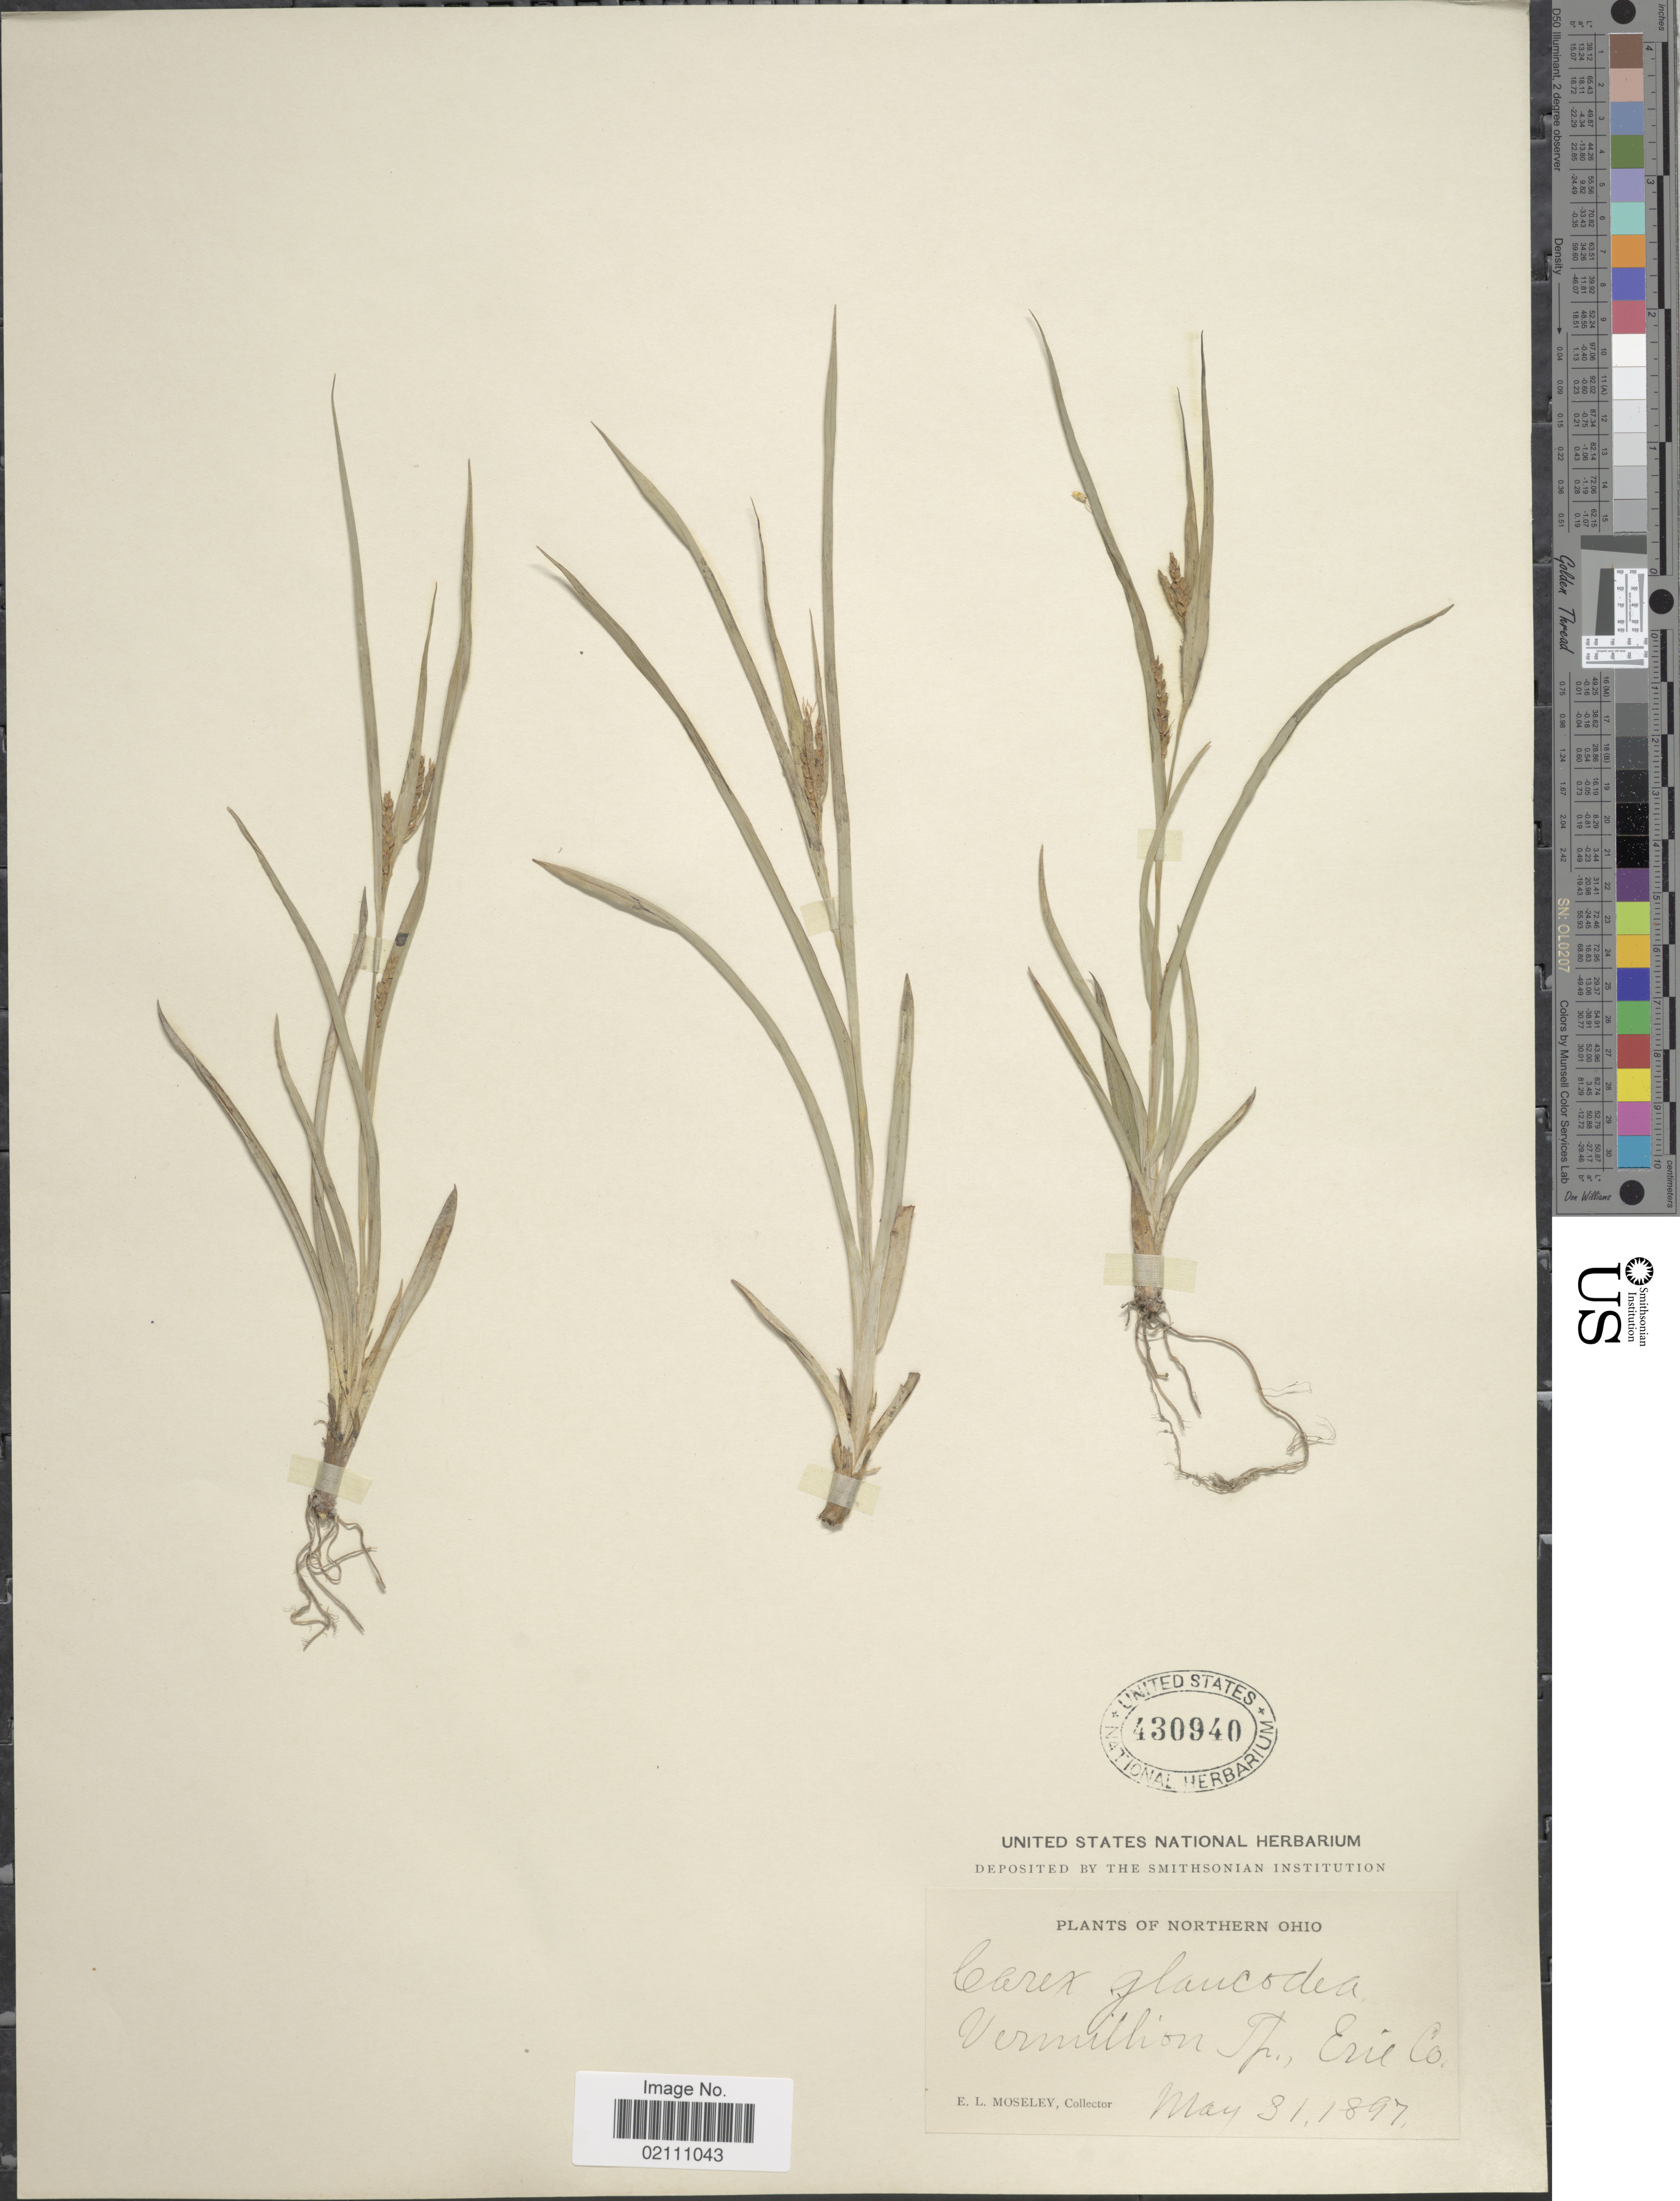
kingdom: Plantae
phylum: Tracheophyta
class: Liliopsida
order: Poales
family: Cyperaceae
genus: Carex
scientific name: Carex glaucodea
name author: Tuck. ex Olney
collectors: E. Moseley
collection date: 1897-05-31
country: United States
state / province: Ohio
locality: Northern Ohio, Vermillion Tp., Erie Co.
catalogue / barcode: US 430940